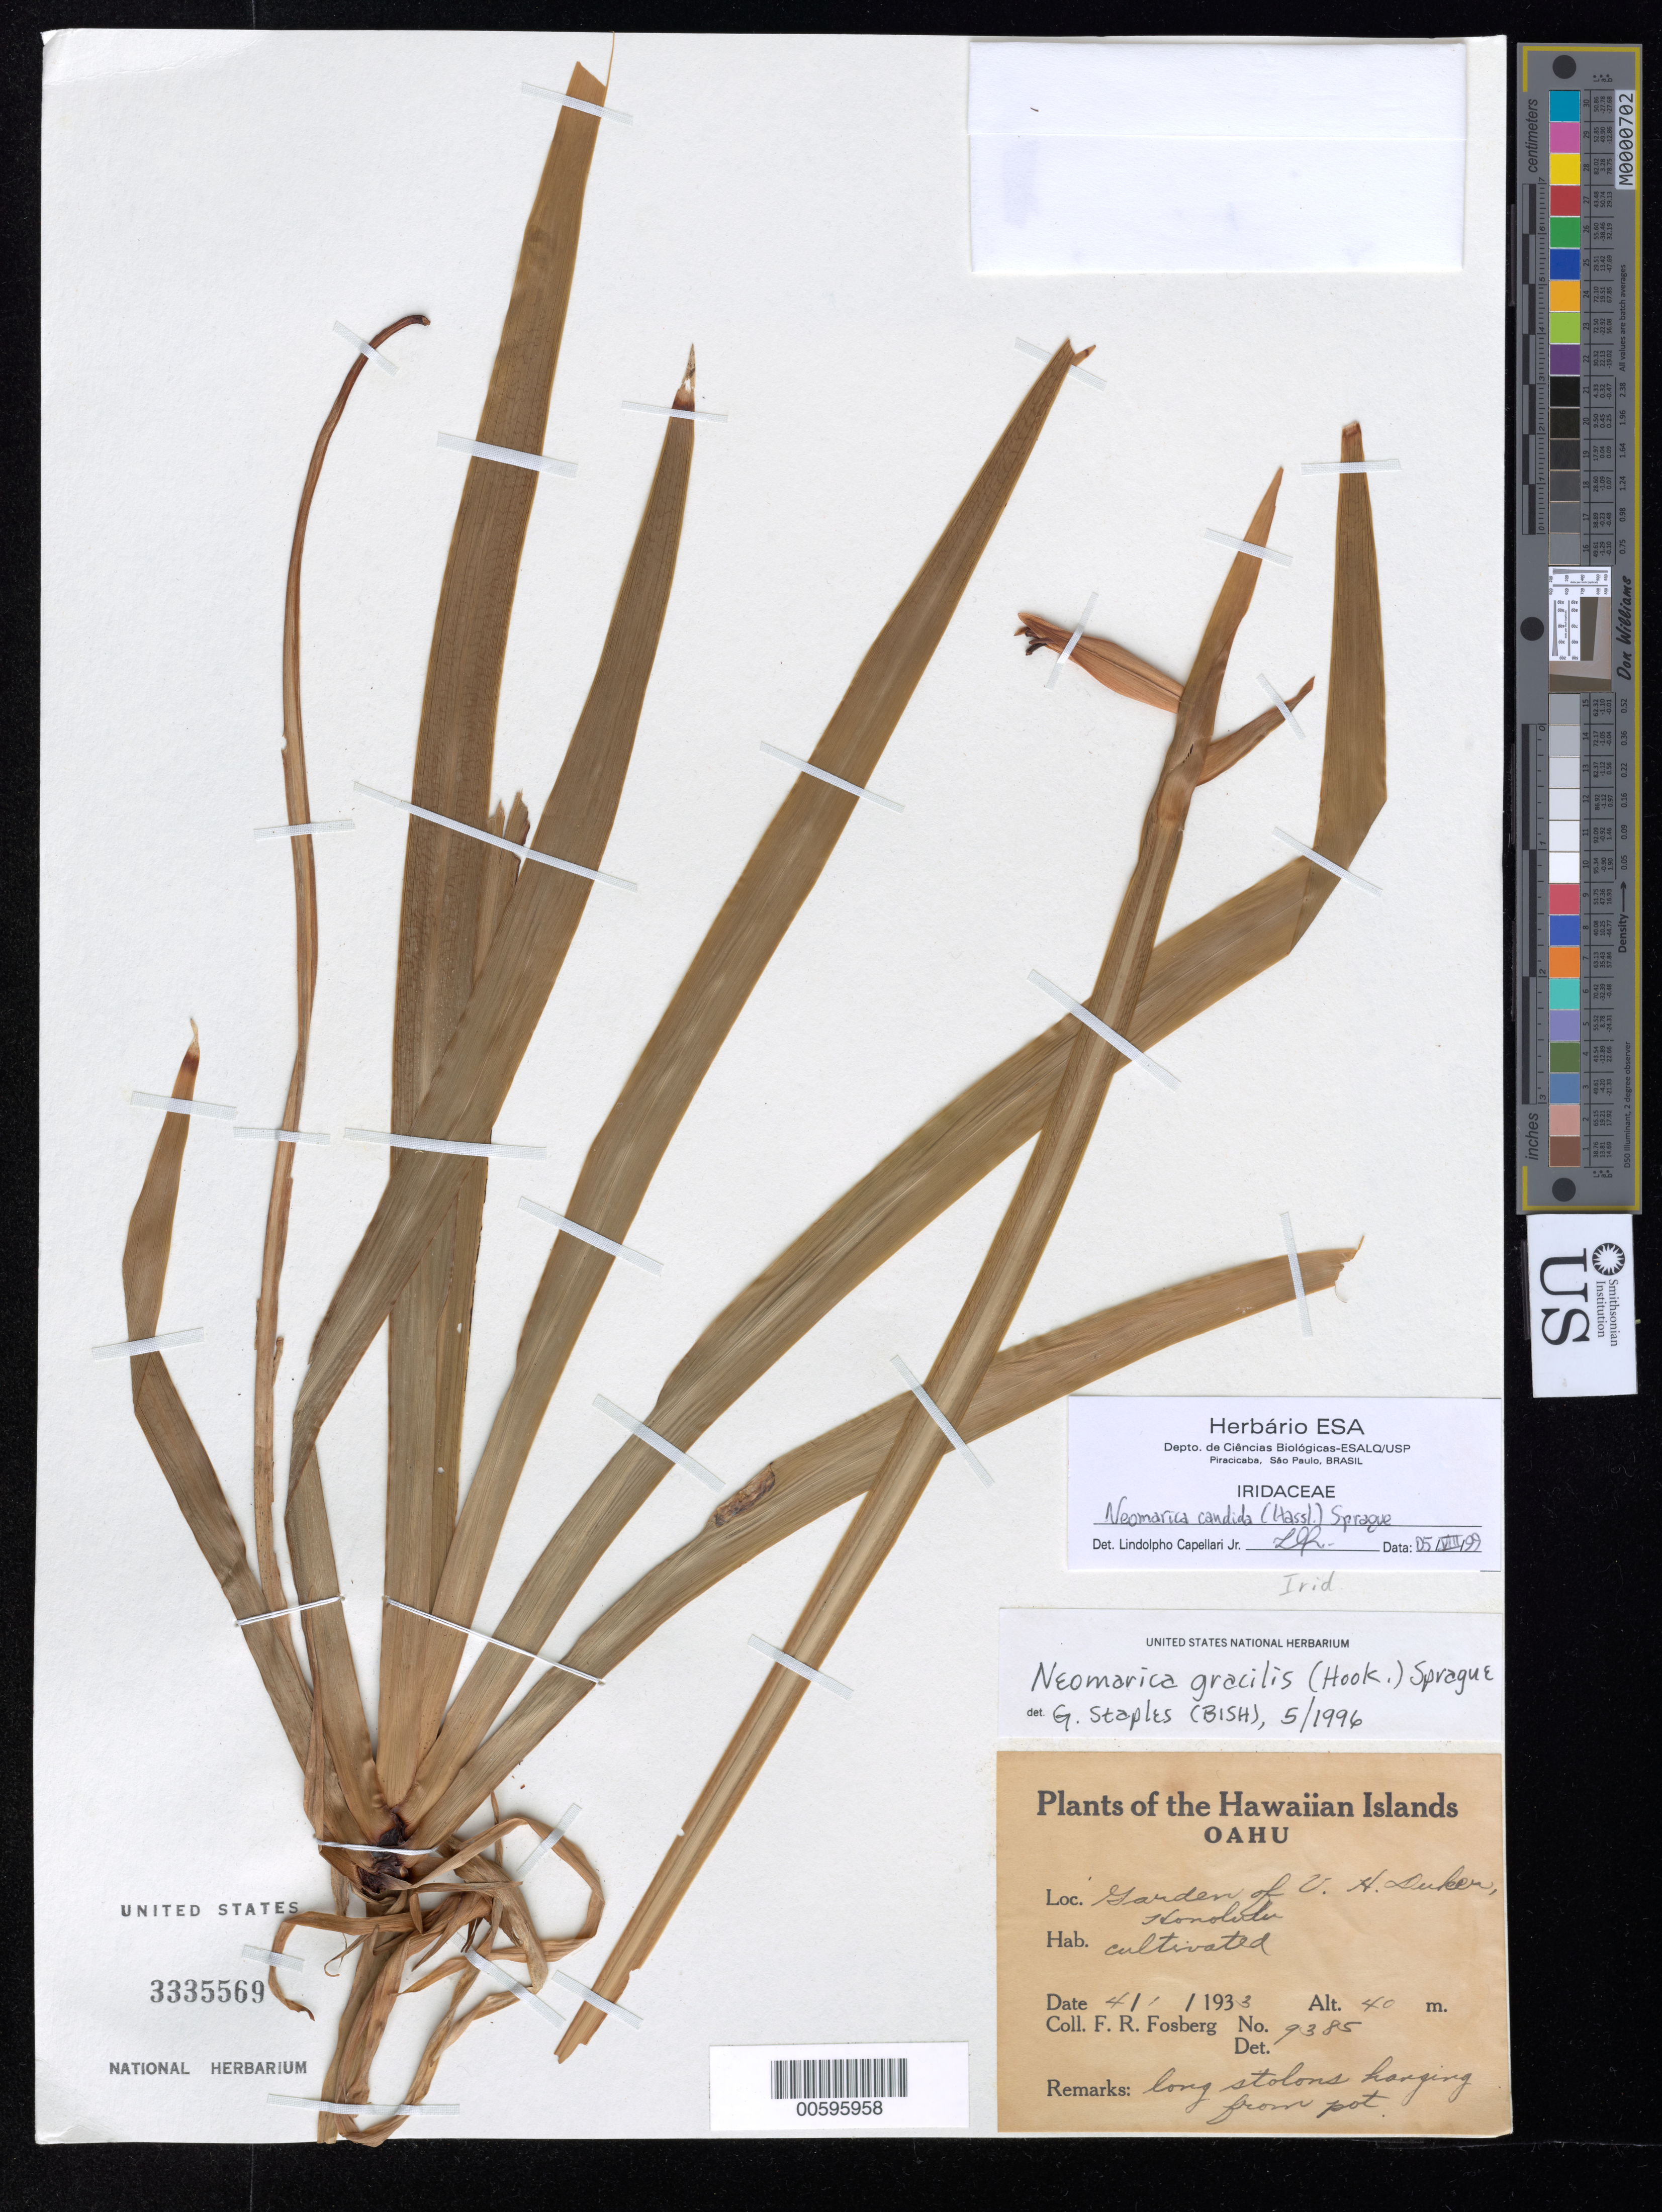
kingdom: Plantae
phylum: Tracheophyta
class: Liliopsida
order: Asparagales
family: Iridaceae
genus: Neomarica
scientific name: Neomarica candida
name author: (Hassl.) Sprague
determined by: Capellari, L.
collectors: F. R. Fosberg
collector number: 9385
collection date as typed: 1 Apr 1933 or 4 Jan 1933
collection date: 1933-01-04 or 1933-04-01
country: United States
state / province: Hawaii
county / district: Honolulu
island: Oahu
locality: Garden of V.H. Duker Honolulu.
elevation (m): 40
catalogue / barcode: US 3335569